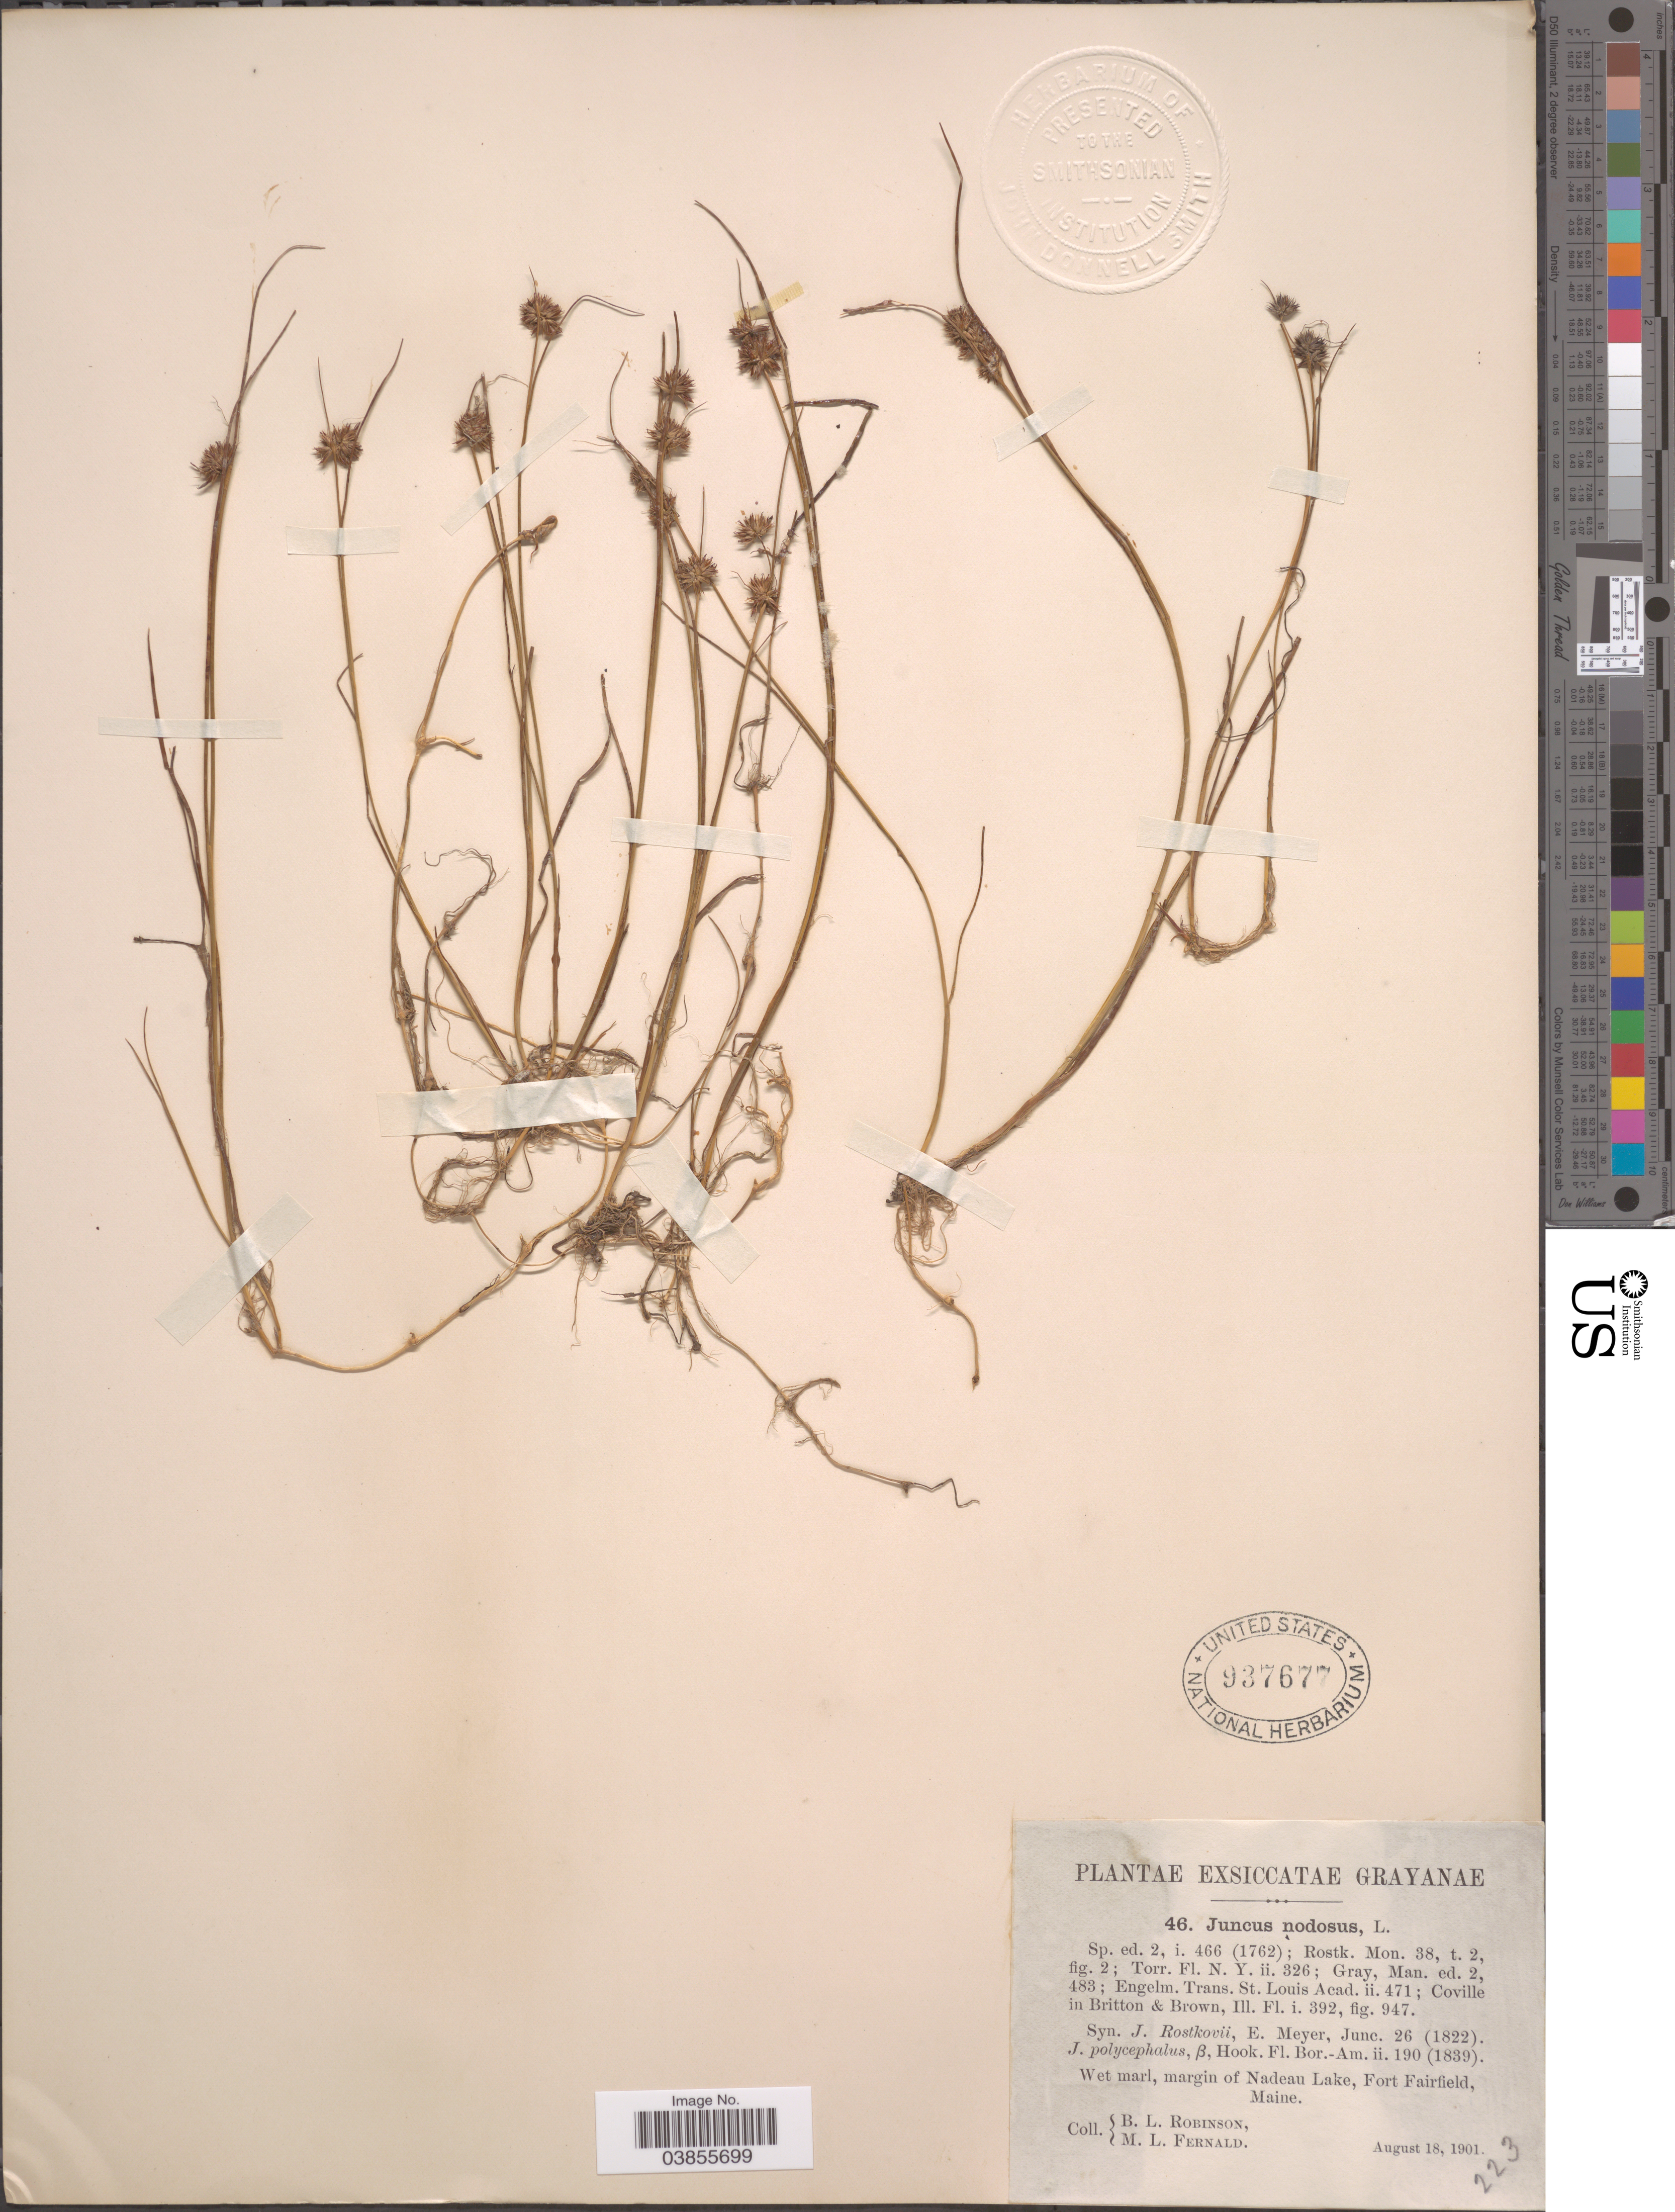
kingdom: Plantae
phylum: Tracheophyta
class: Liliopsida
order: Poales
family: Juncaceae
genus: Juncus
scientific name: Juncus nodosus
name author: L.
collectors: B. L. Robinson & M. L. Fernald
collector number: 46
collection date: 1901-08-18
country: United States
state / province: Maine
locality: margin of Nadeau Lake, Fort Fairfield.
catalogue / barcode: US 937677